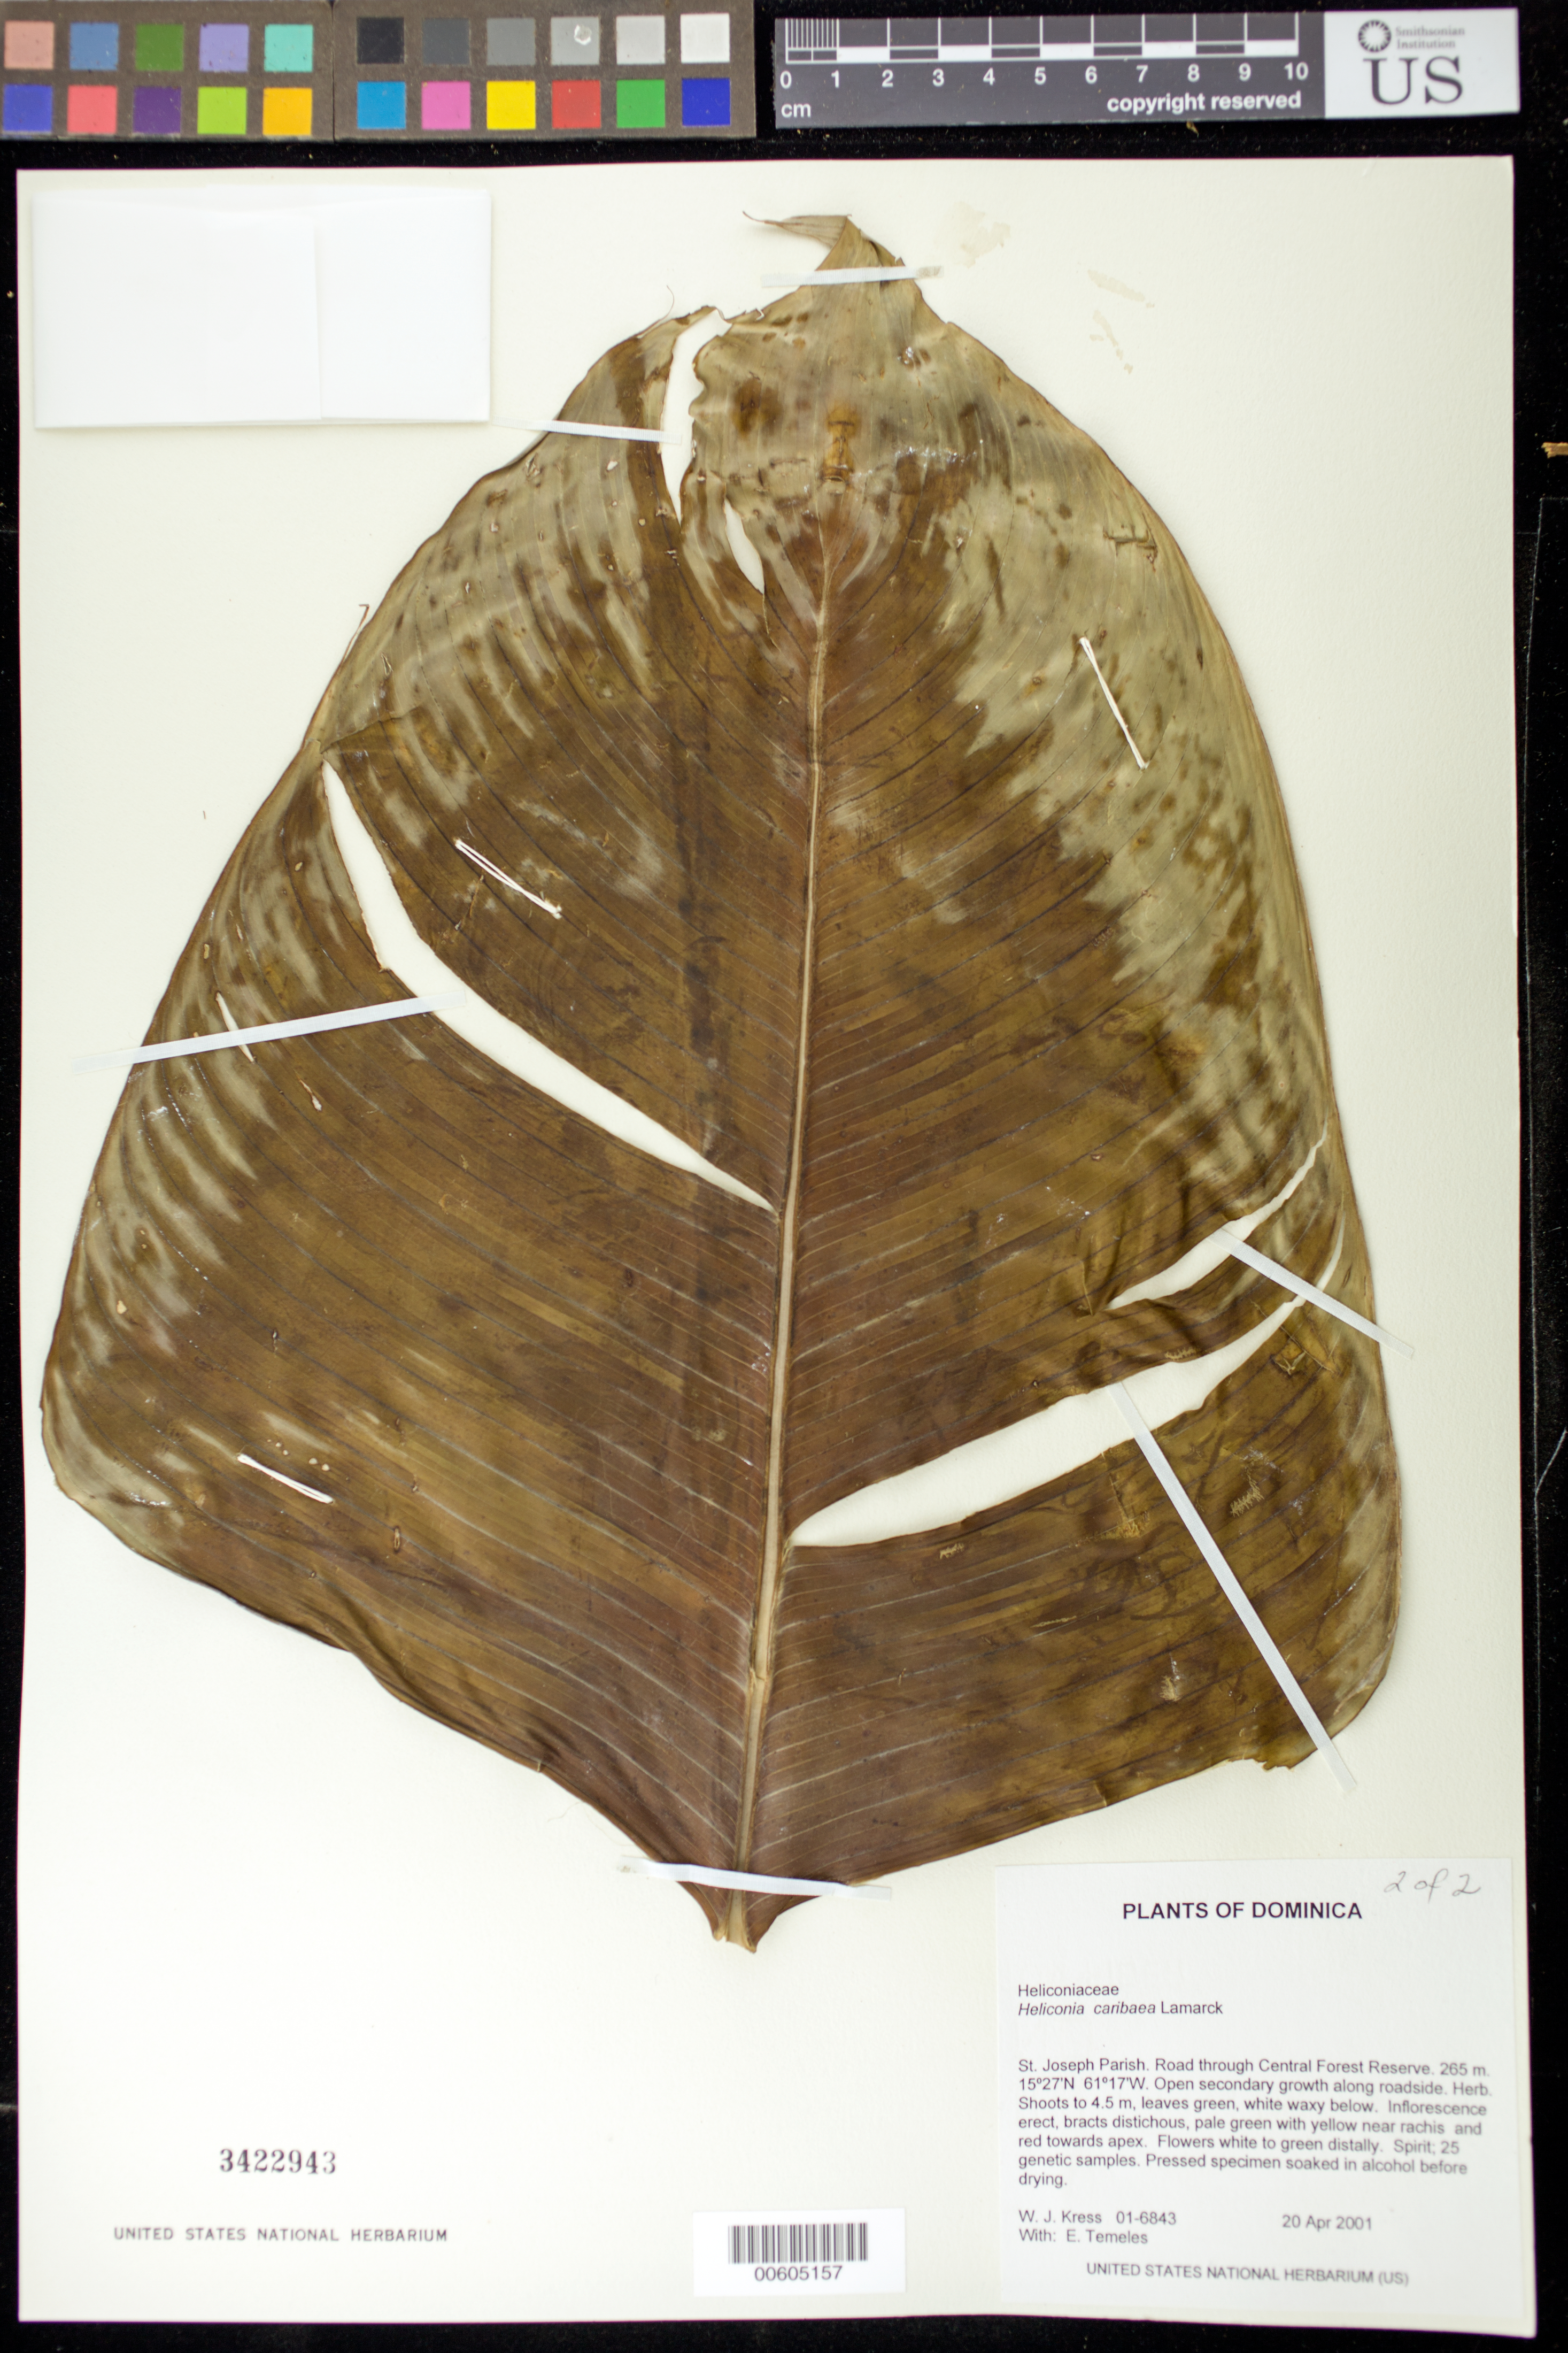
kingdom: Plantae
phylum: Tracheophyta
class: Liliopsida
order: Zingiberales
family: Heliconiaceae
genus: Heliconia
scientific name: Heliconia caribaea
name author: Lam.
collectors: W. J. Kress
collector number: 01-6843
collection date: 2001-04-20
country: Dominica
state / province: St. Joseph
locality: Road through Central Forest Reserve.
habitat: Open secondary growth along roadside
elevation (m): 265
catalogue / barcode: US 3422943